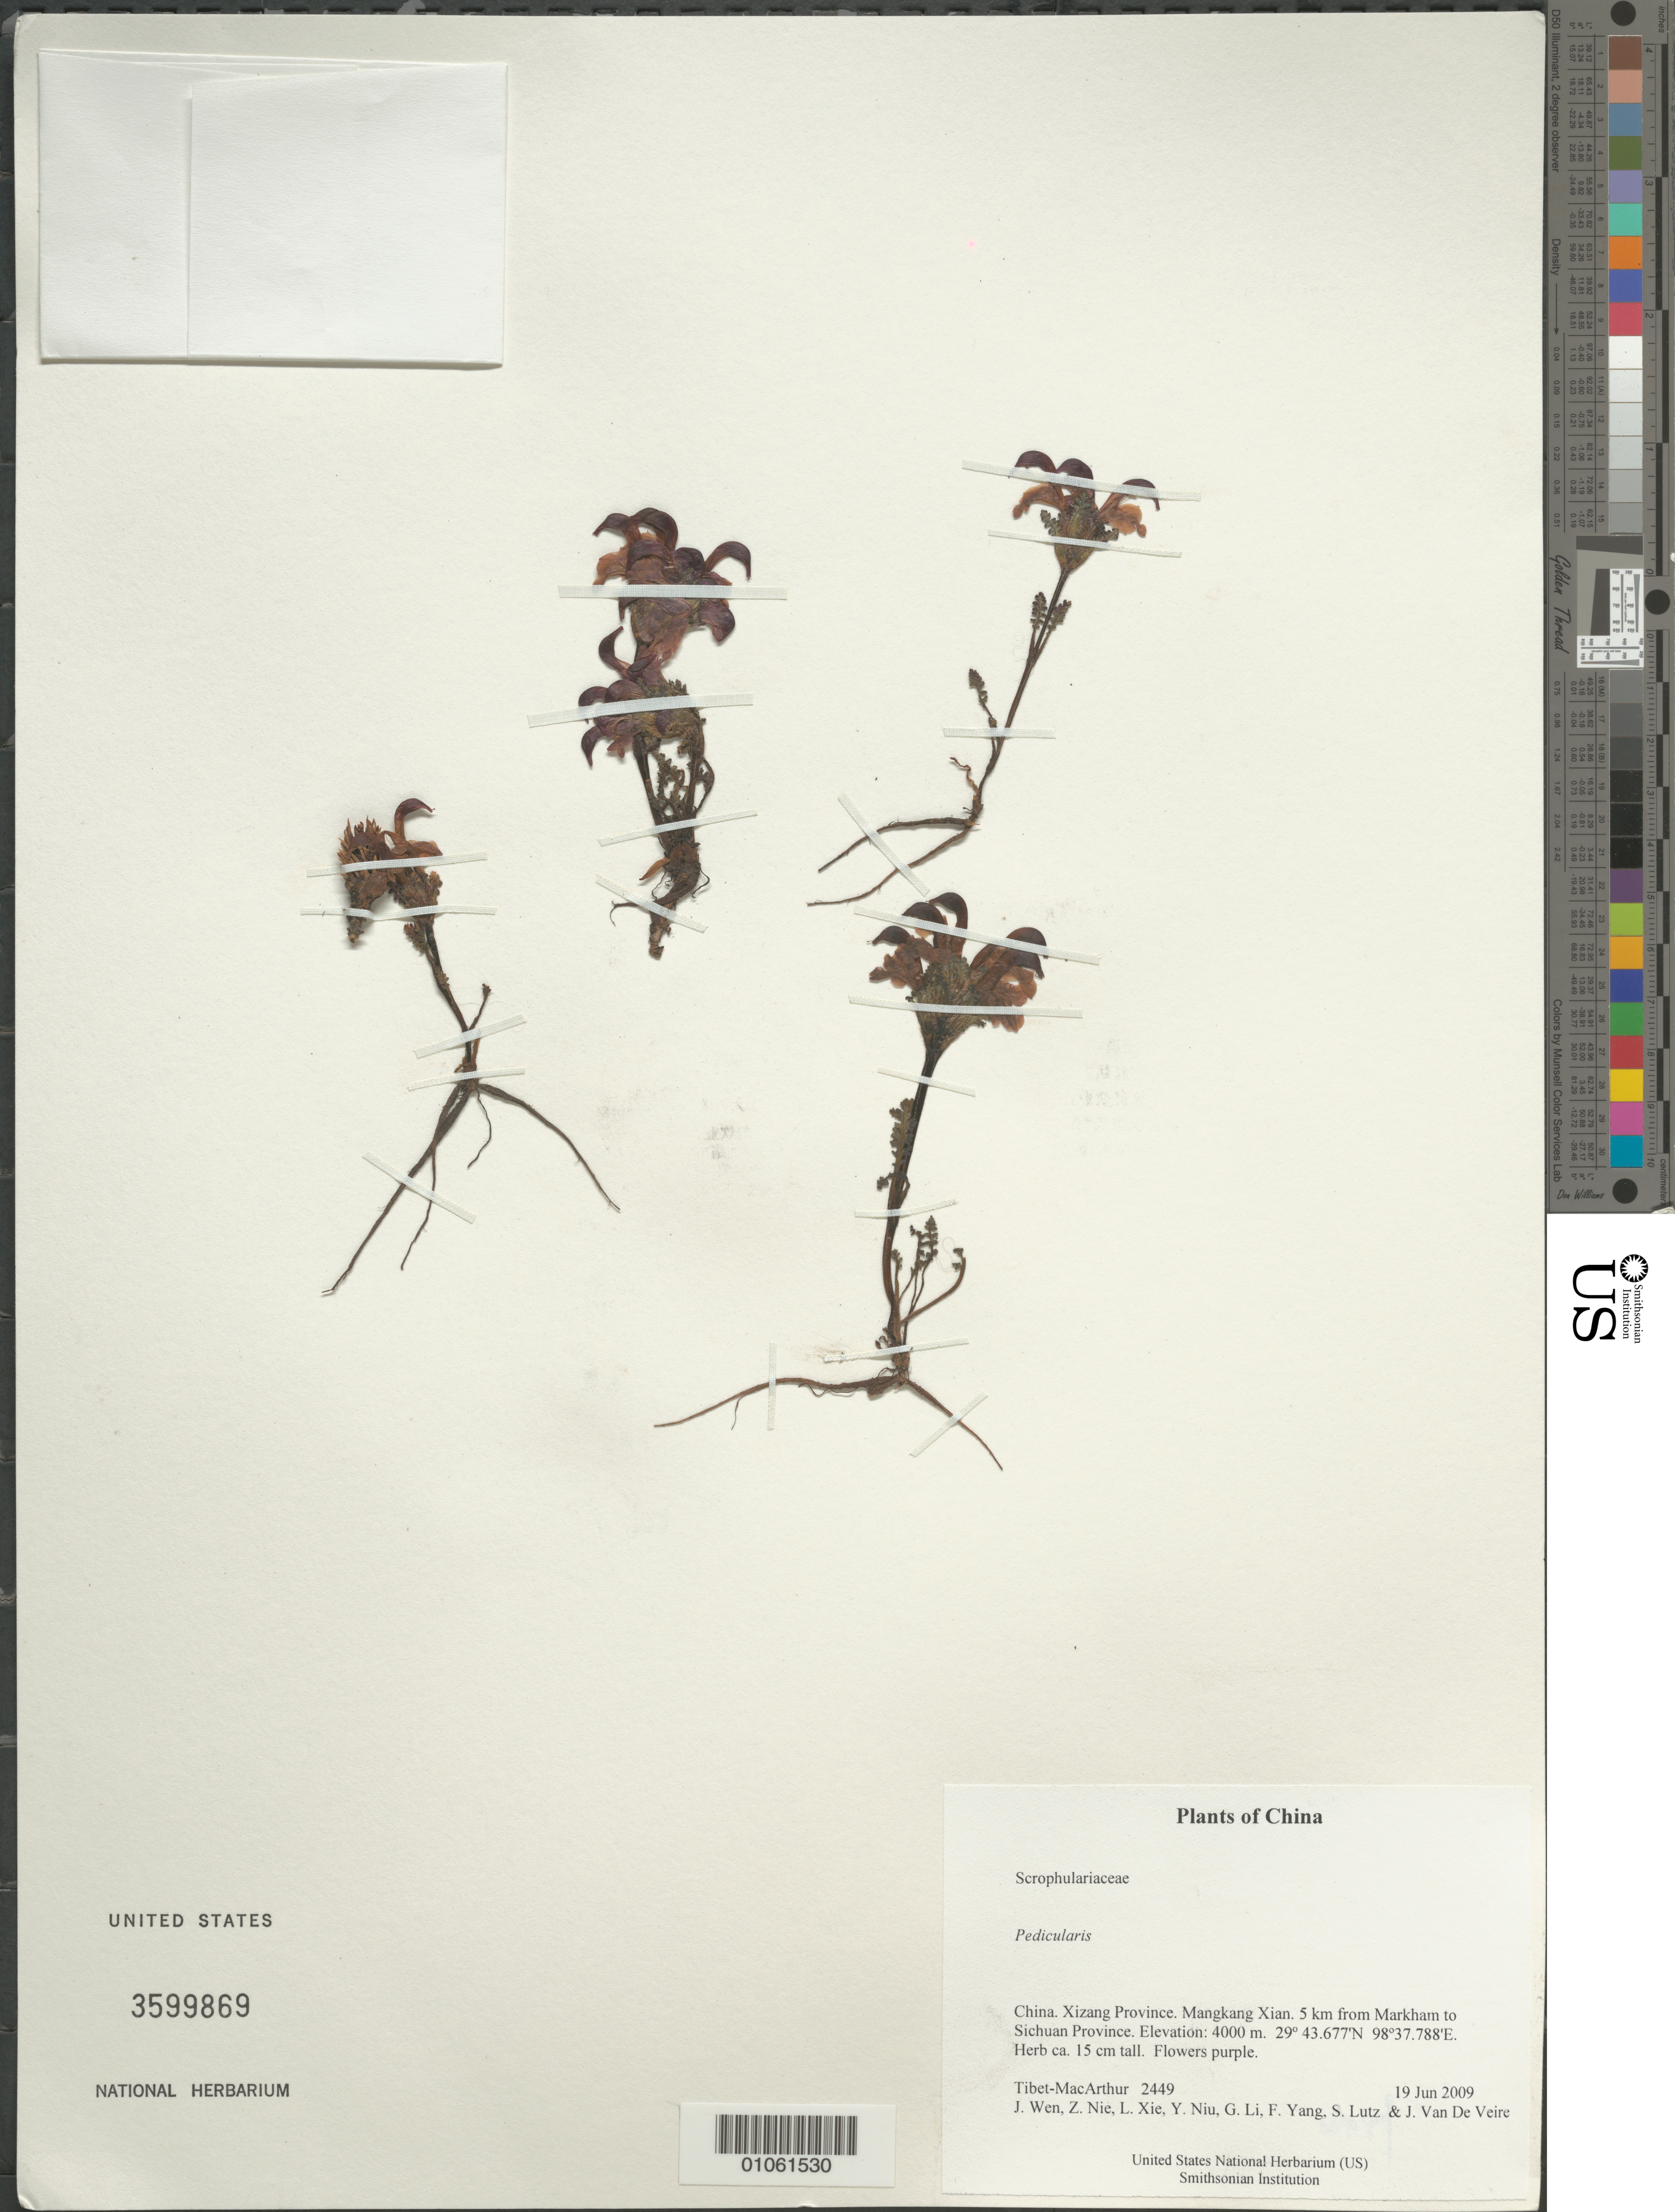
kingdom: Plantae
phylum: Tracheophyta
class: Magnoliopsida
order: Lamiales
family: Orobanchaceae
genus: Pedicularis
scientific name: Pedicularis sp.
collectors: Tibet-MacArthur, J. Wen, Z. Nie, L. Xie, Y. Niu, G. Li, F. Yang, S. Lutz & J. Van De Veire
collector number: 2449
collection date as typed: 19 Jun 2009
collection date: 2009-06-19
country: China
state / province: Xizang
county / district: Mangkang Xian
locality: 5 km from Markham to Sichuan Province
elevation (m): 4000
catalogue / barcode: US 3599869